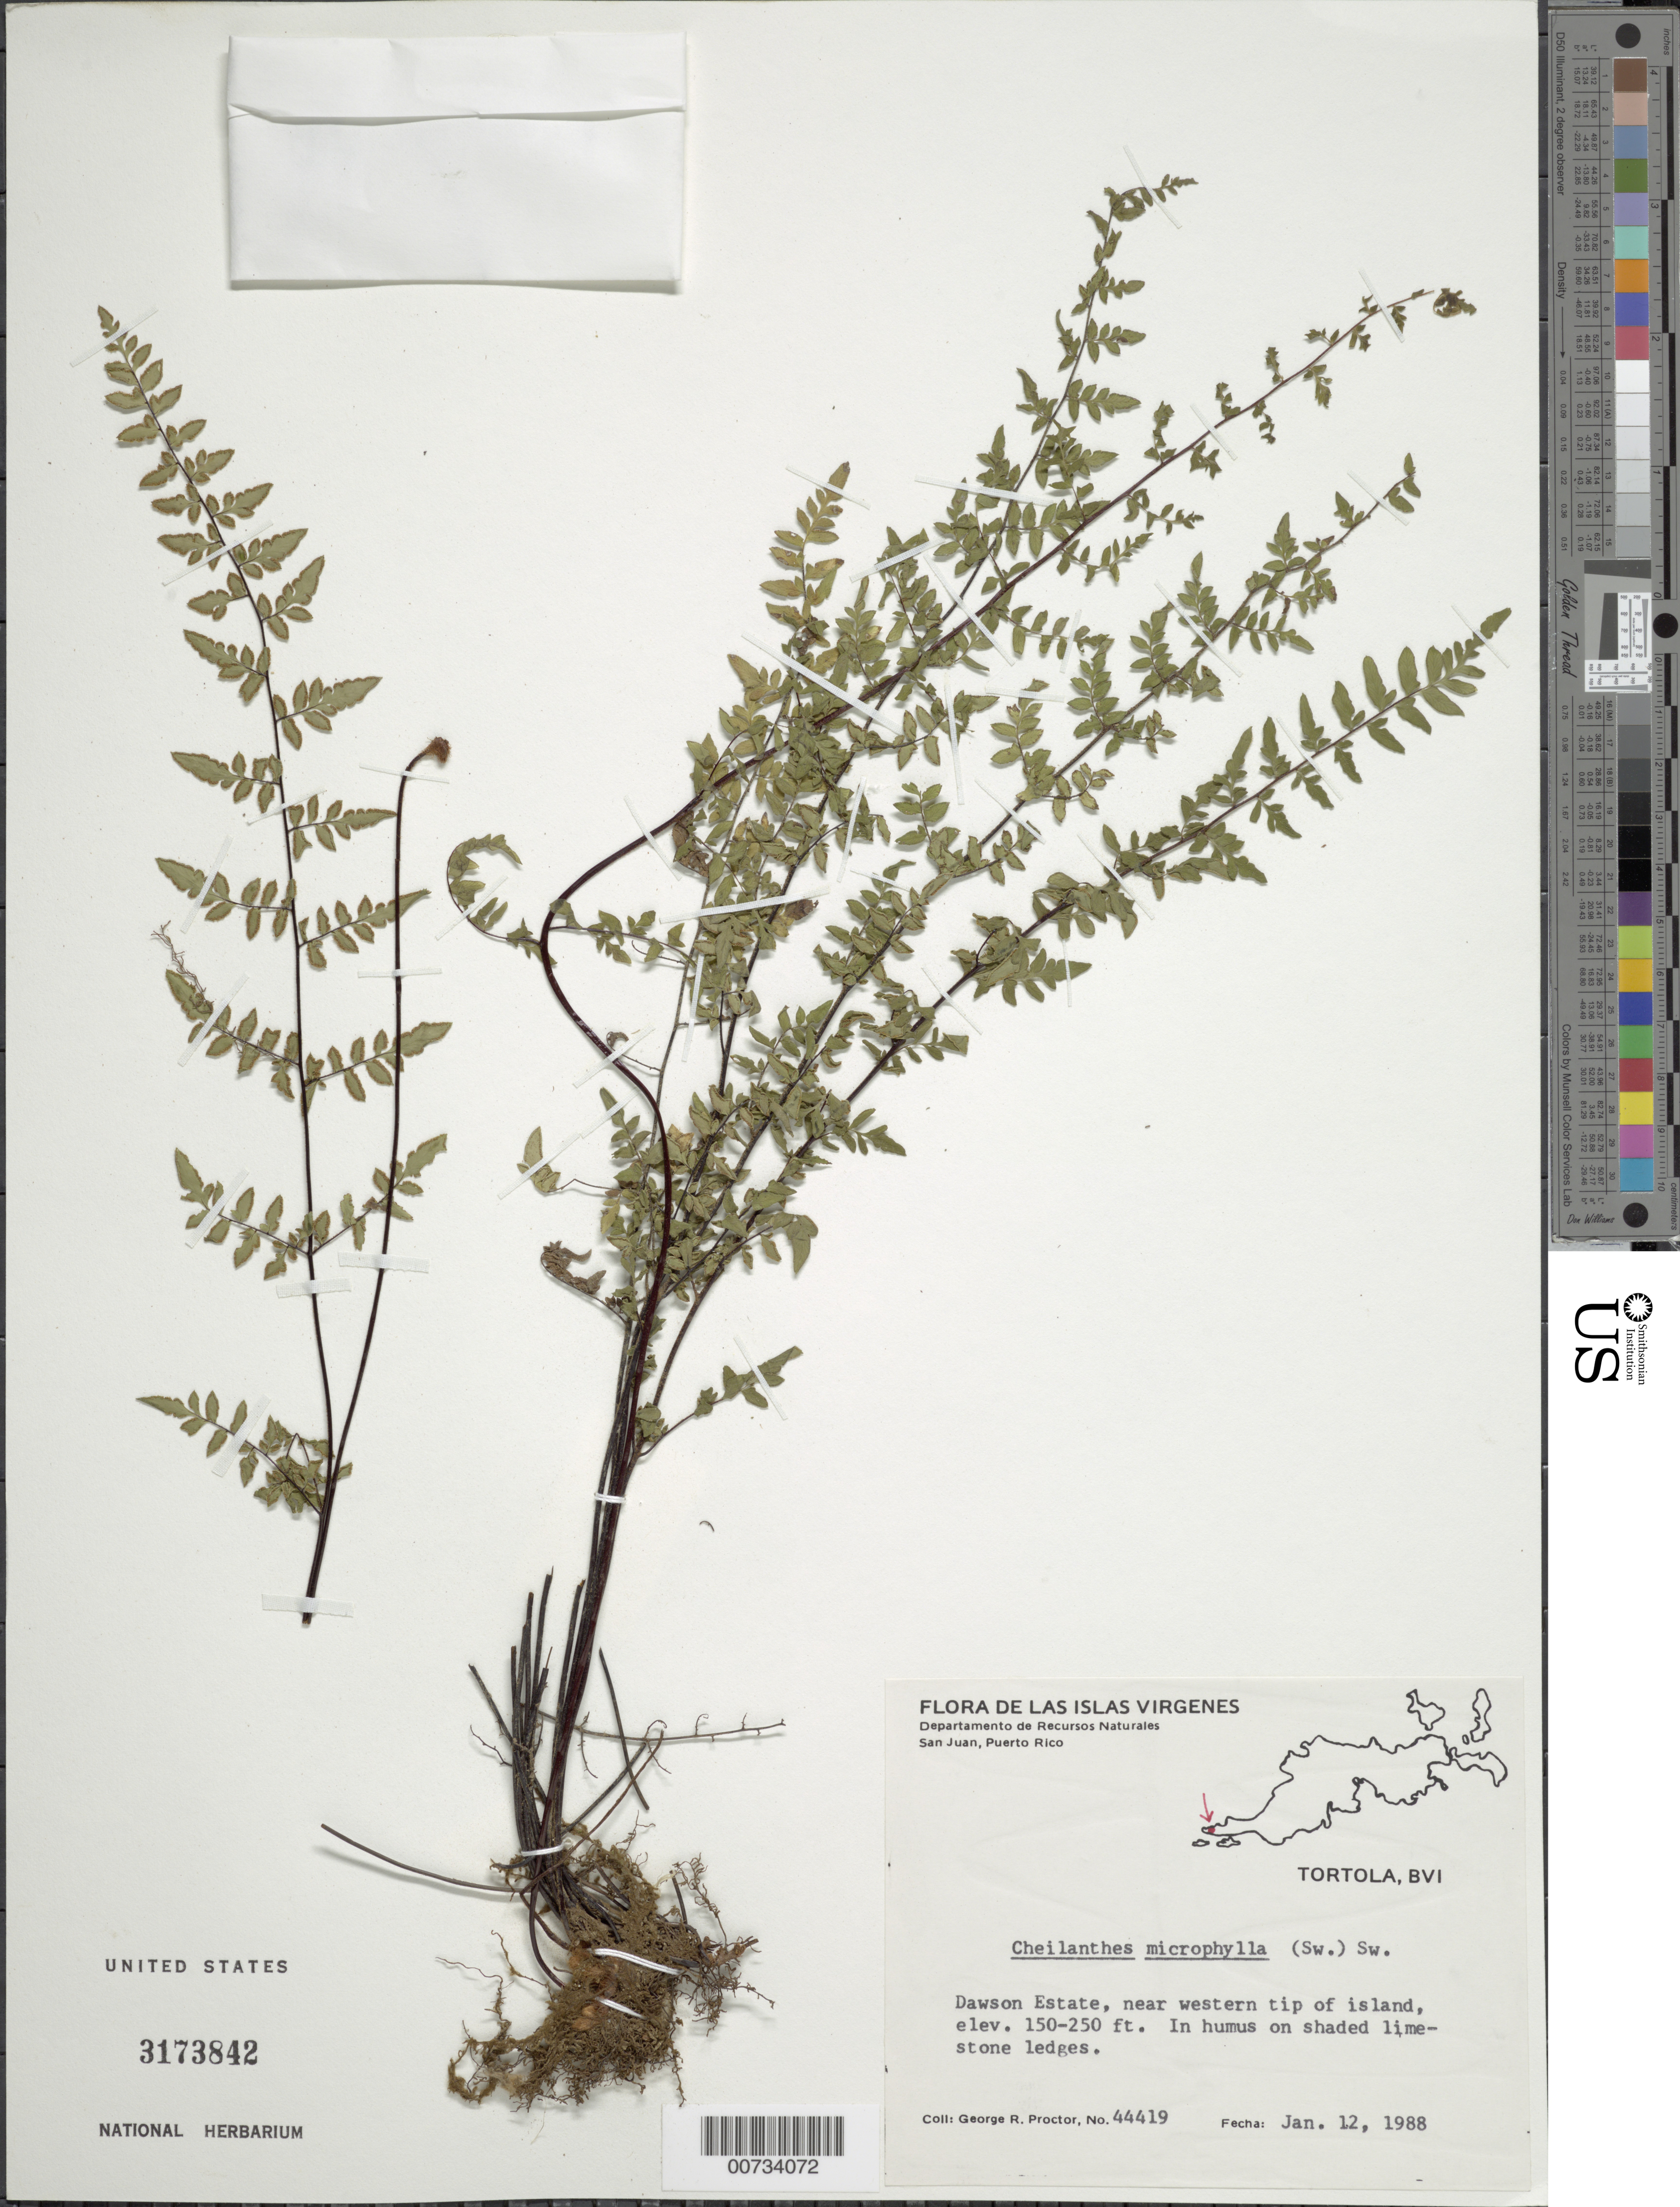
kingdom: Plantae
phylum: Tracheophyta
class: Polypodiopsida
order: Polypodiales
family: Pteridaceae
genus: Myriopteris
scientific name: Myriopteris microphylla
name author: (Sw.) Grusz & Windham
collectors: G. R. Proctor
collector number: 44419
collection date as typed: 12 Jan 1988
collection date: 1988-01-12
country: British Virgin Islands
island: Tortola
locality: Tortola, Dawson Estate, near western tip of island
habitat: In humus on shaded limestone ledges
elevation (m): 46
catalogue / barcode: US 3173842